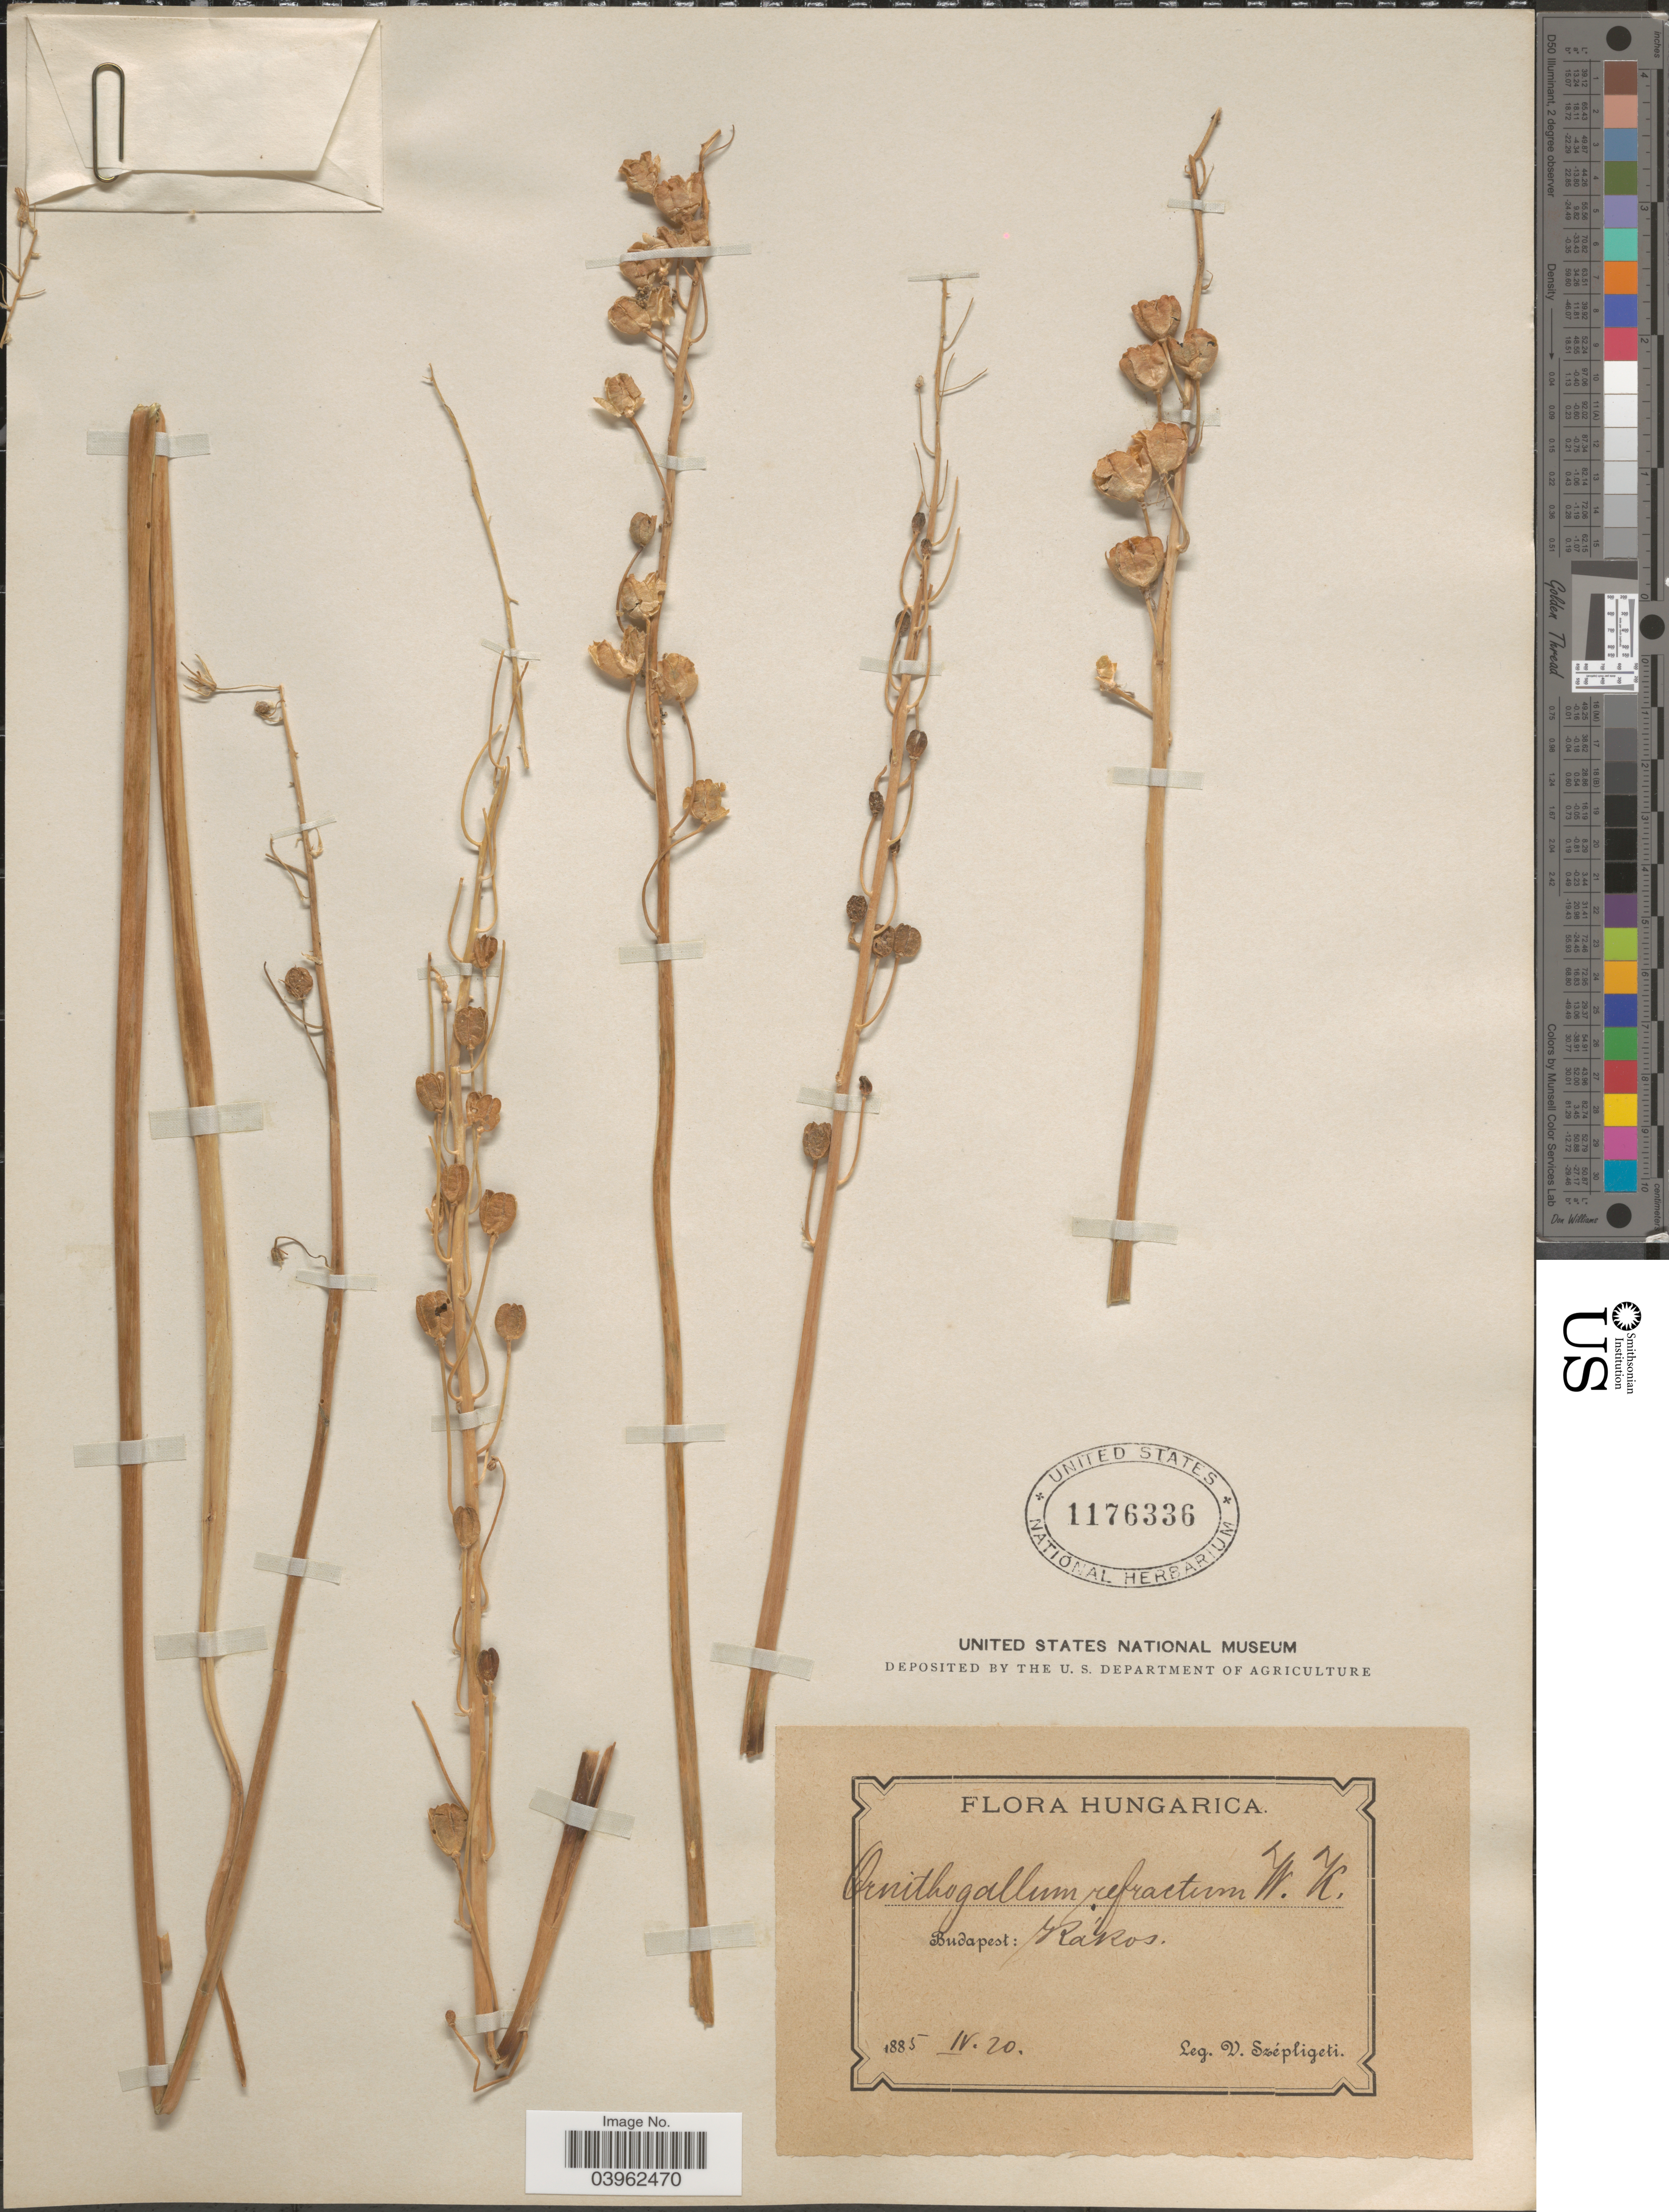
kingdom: Plantae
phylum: Tracheophyta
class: Liliopsida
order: Asparagales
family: Asparagaceae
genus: Ornithogalum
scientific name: Ornithogalum refractum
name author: Kit. ex Schltdl.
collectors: W. Szépligeti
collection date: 1885-04-20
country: Hungary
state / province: Budapest, Capital District of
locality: Budapest: Rákos.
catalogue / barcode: US 1176336